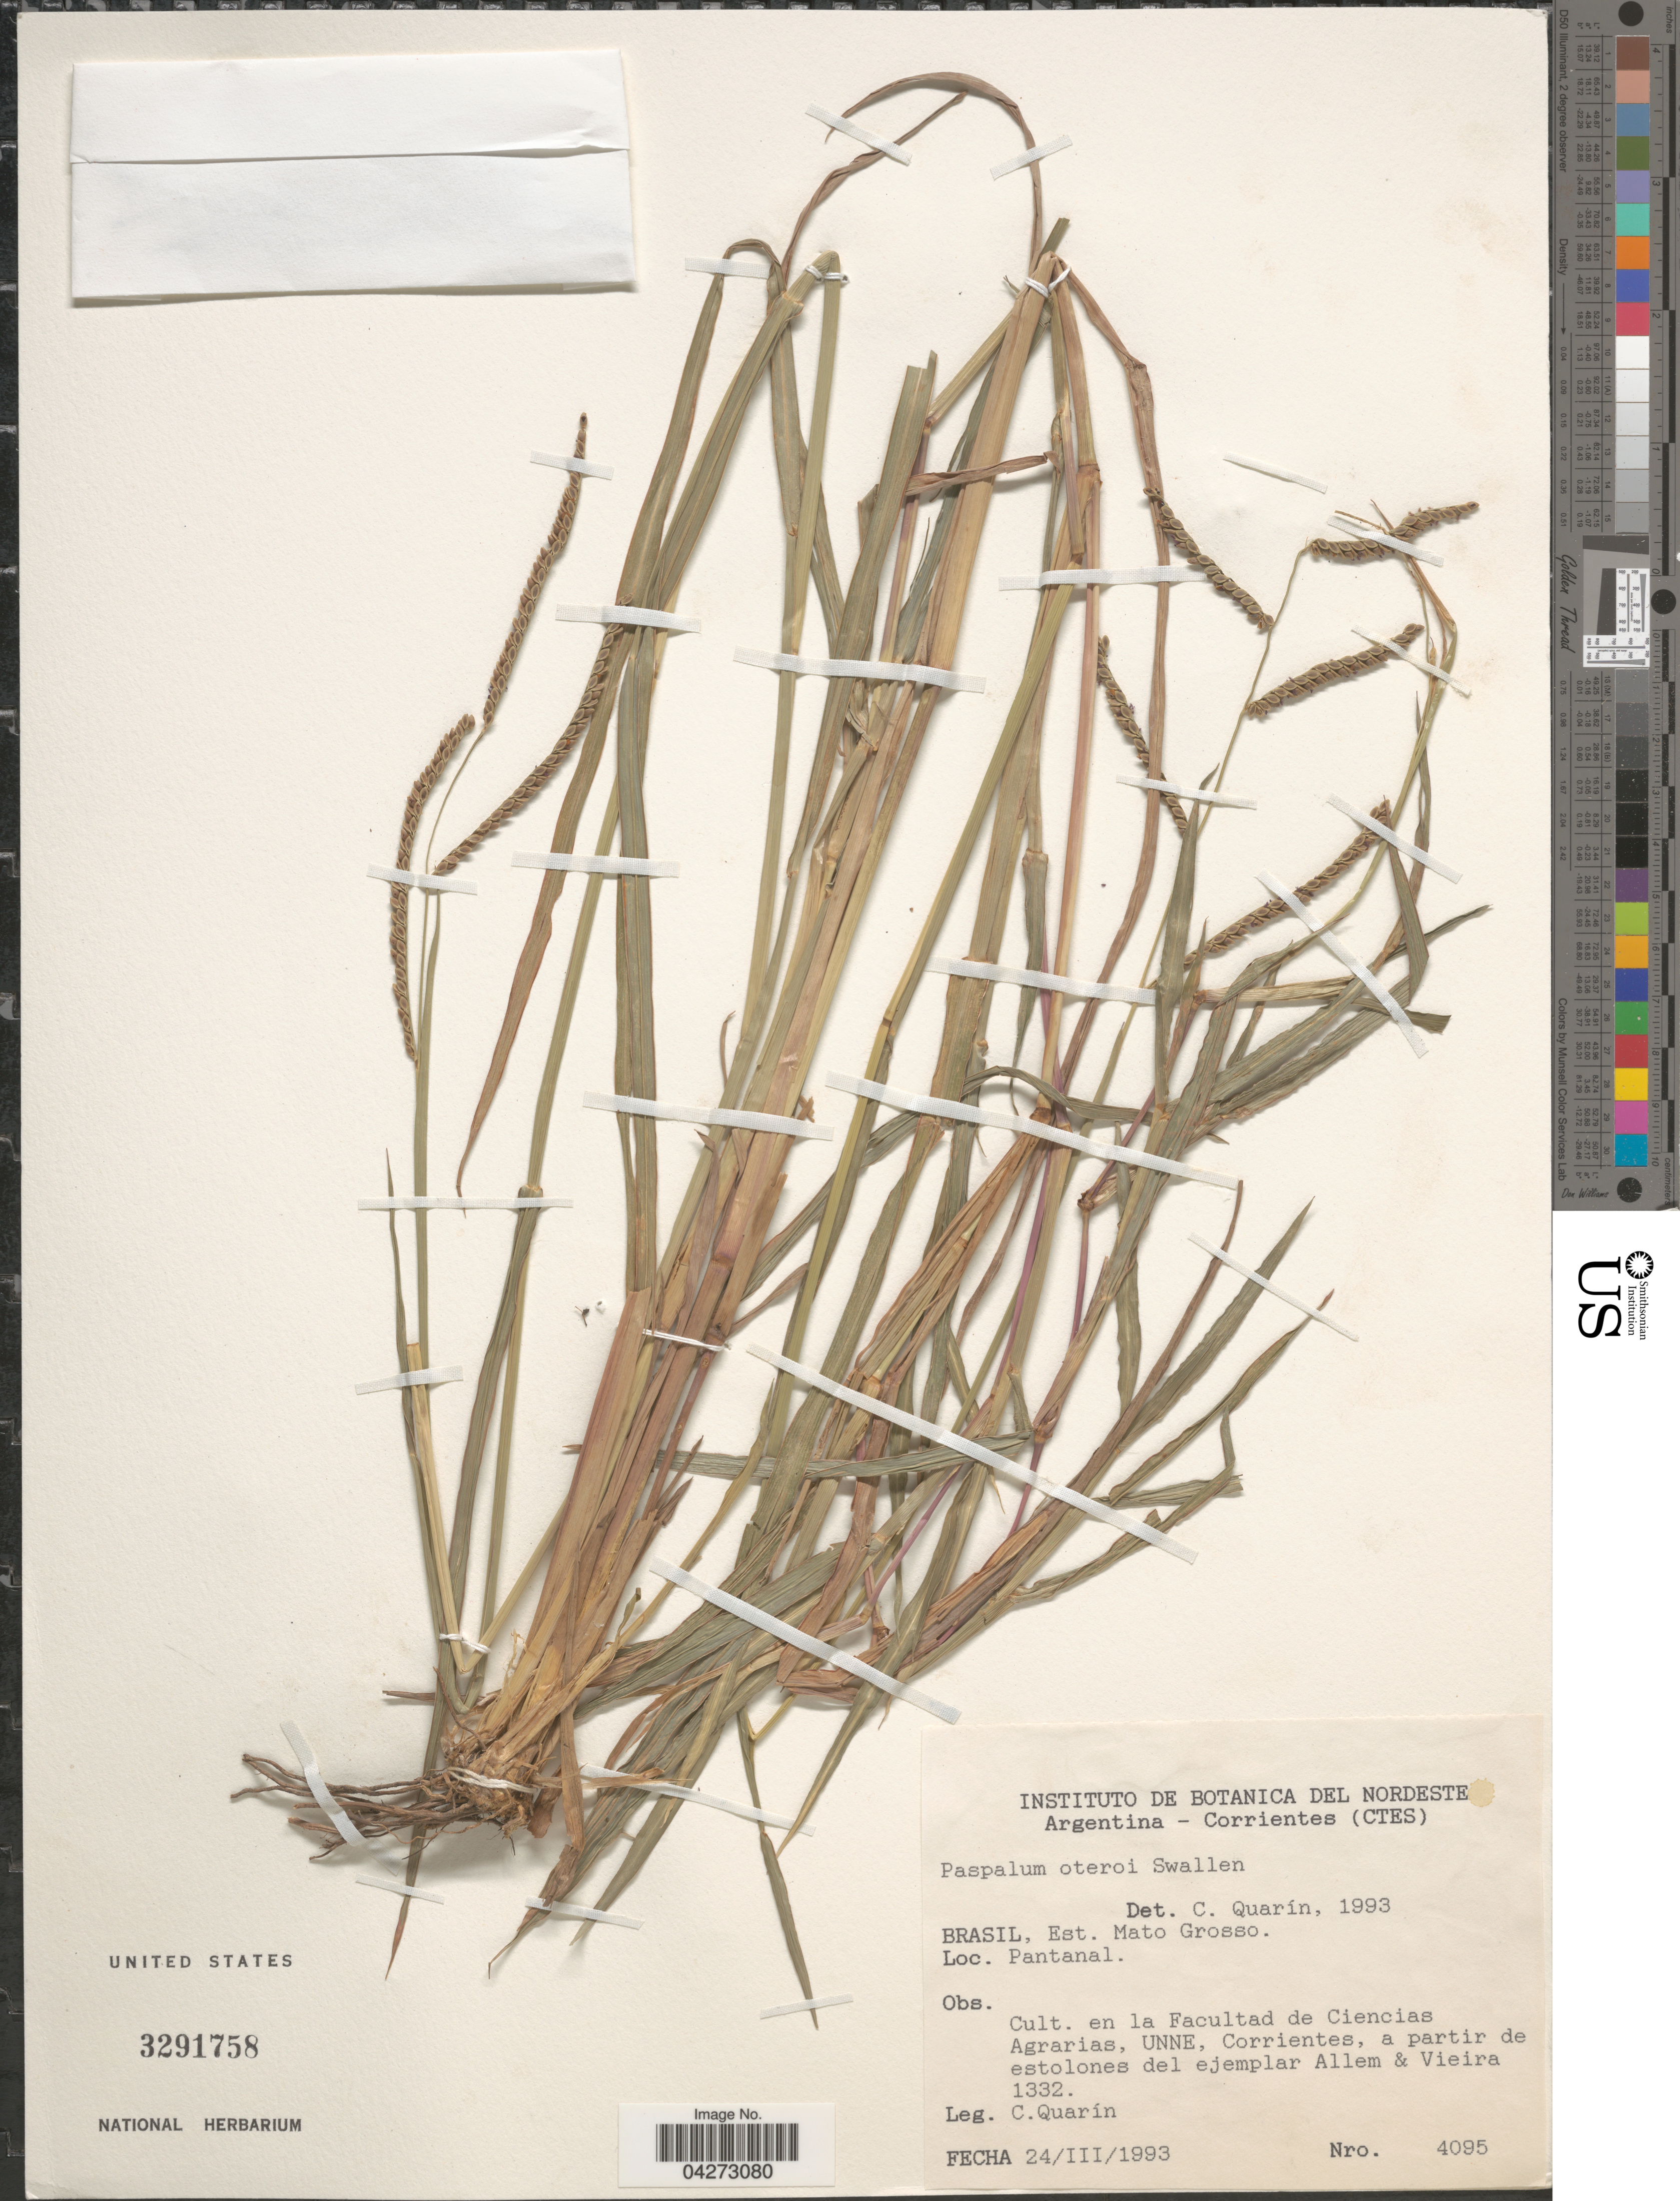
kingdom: Plantae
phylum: Tracheophyta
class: Liliopsida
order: Poales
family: Poaceae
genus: Paspalum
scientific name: Paspalum oteroi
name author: Swallen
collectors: C. Quarín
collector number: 4095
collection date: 1993-03-24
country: Argentina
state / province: Corrientes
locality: En la Facultad de Ciencias Agrarias, UNNE.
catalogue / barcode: US 3291758